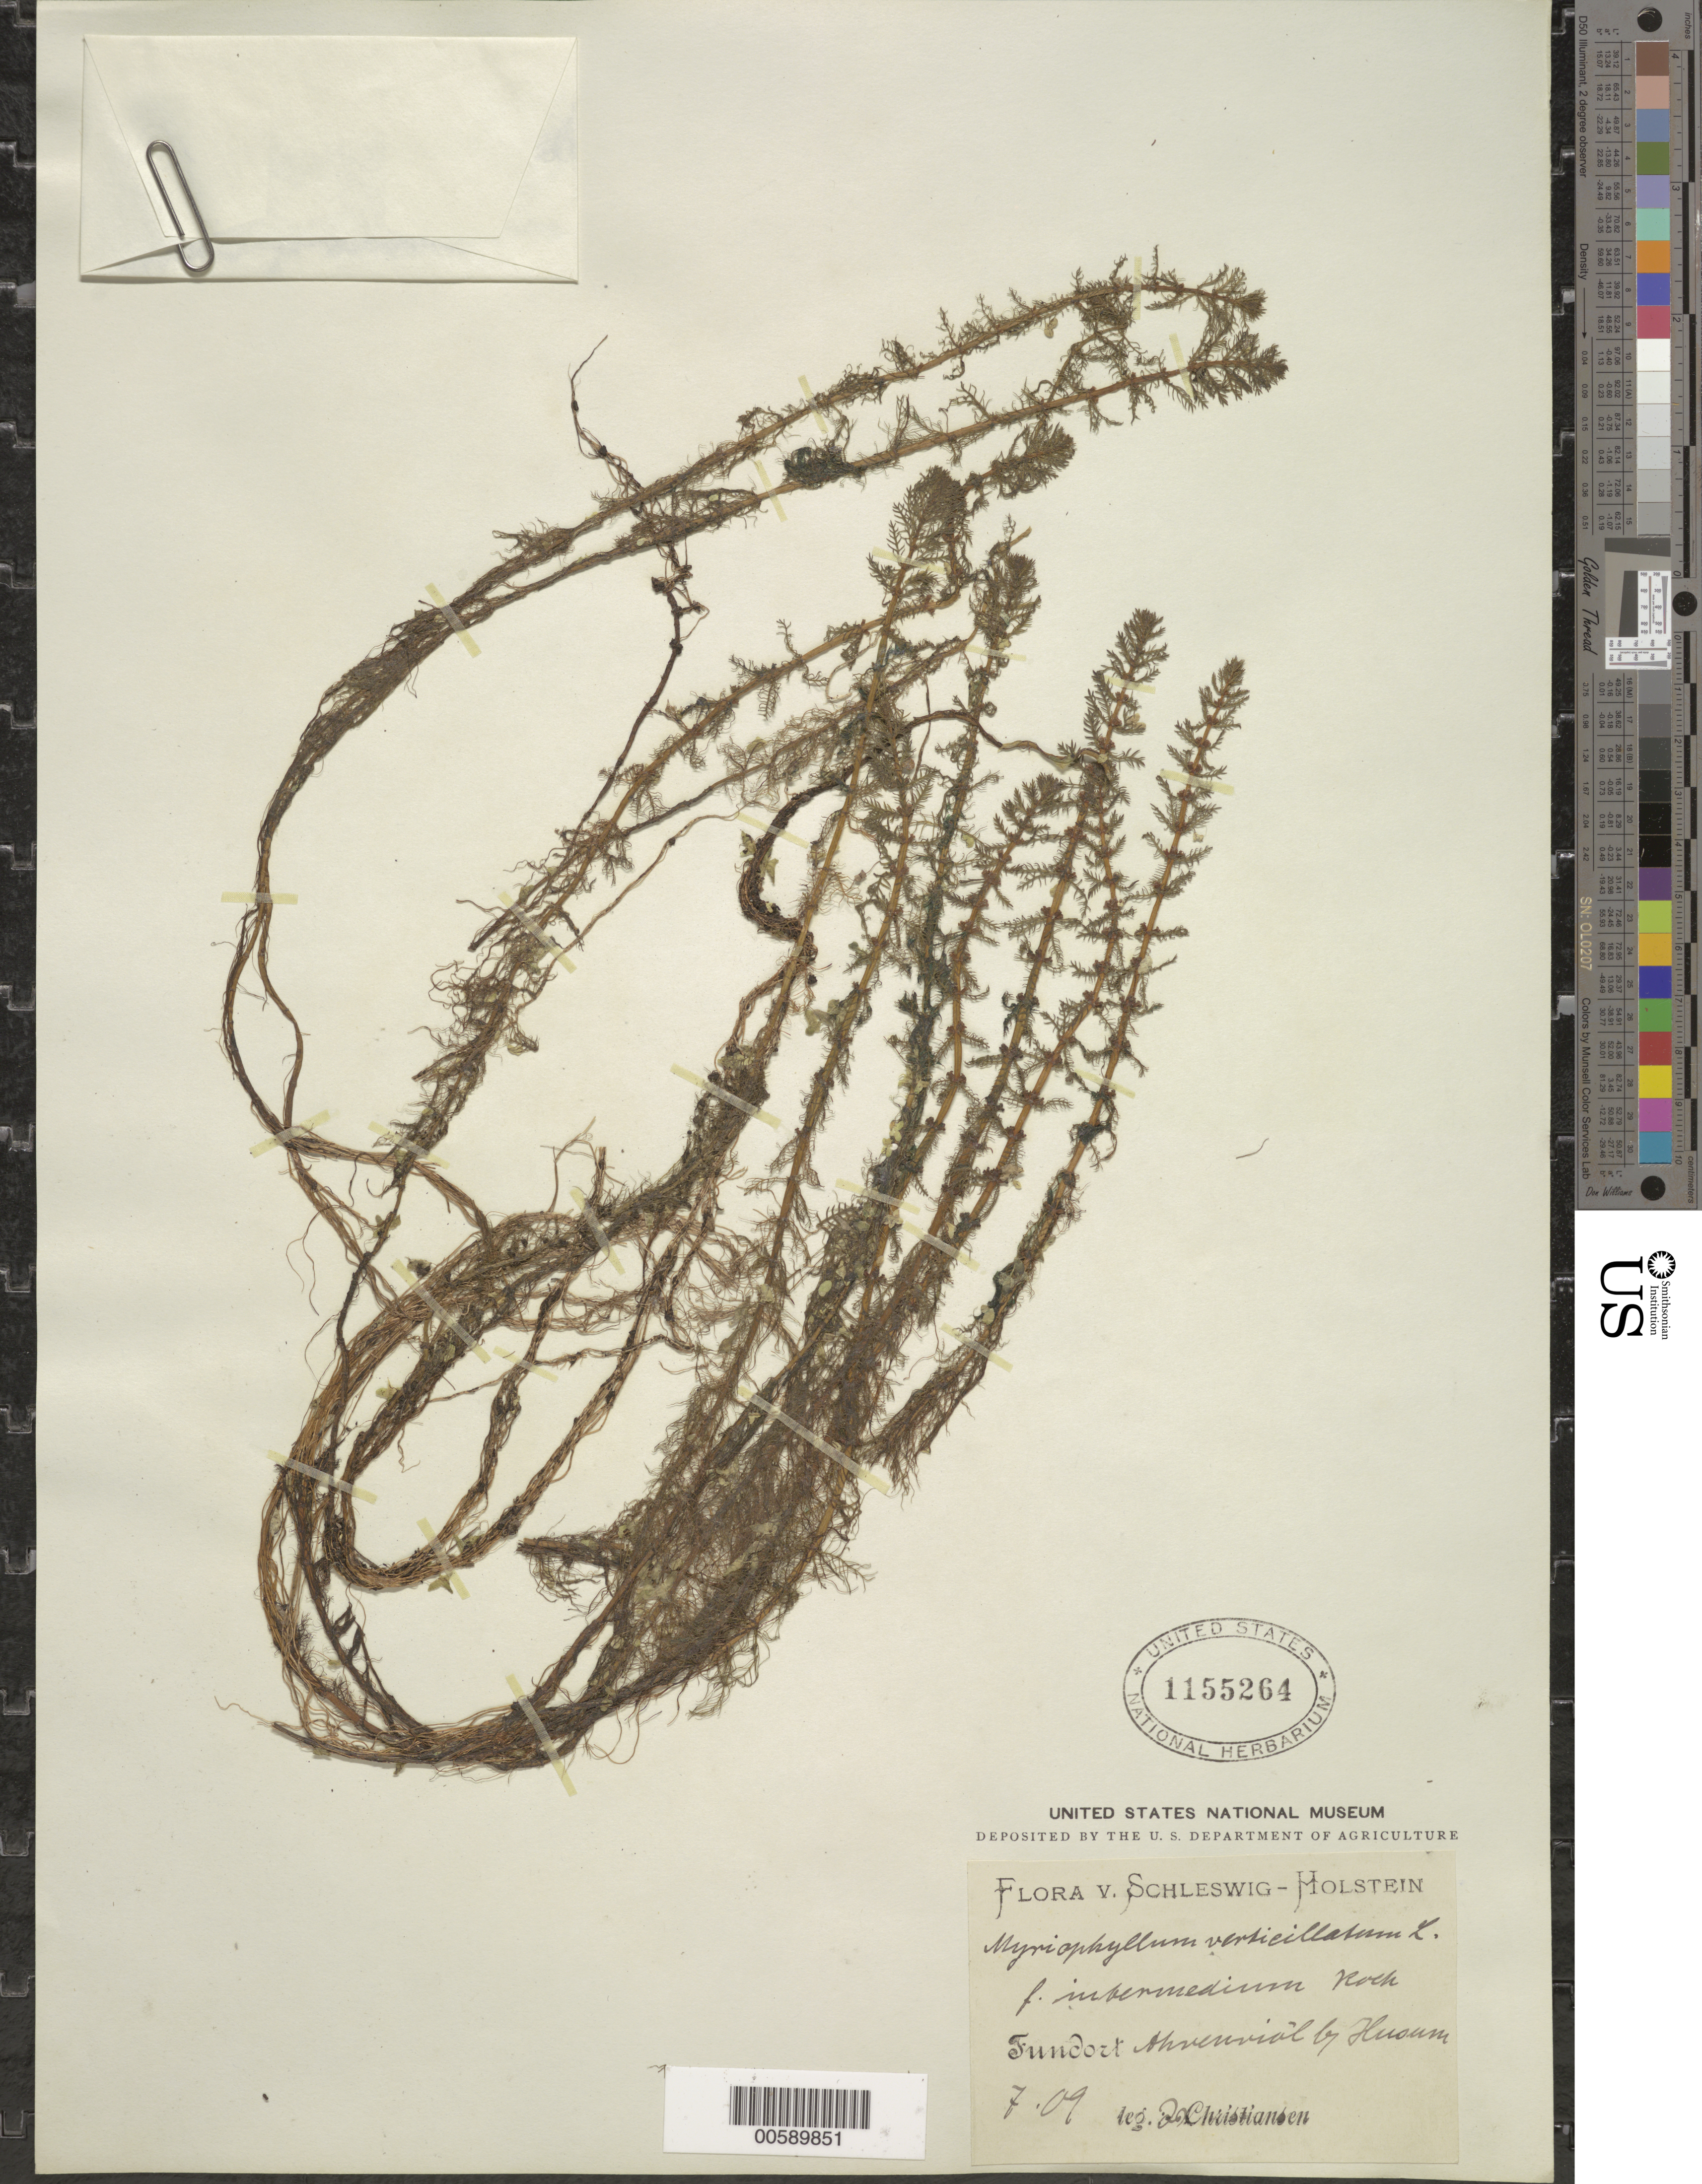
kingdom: Plantae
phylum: Tracheophyta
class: Magnoliopsida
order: Saxifragales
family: Haloragaceae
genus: Myriophyllum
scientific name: Myriophyllum verticillatum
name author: L.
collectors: -. Christiansen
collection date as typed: Jul 1909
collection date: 1909-07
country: Denmark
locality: Fundort (?). [German for collection site]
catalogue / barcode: US 1155264